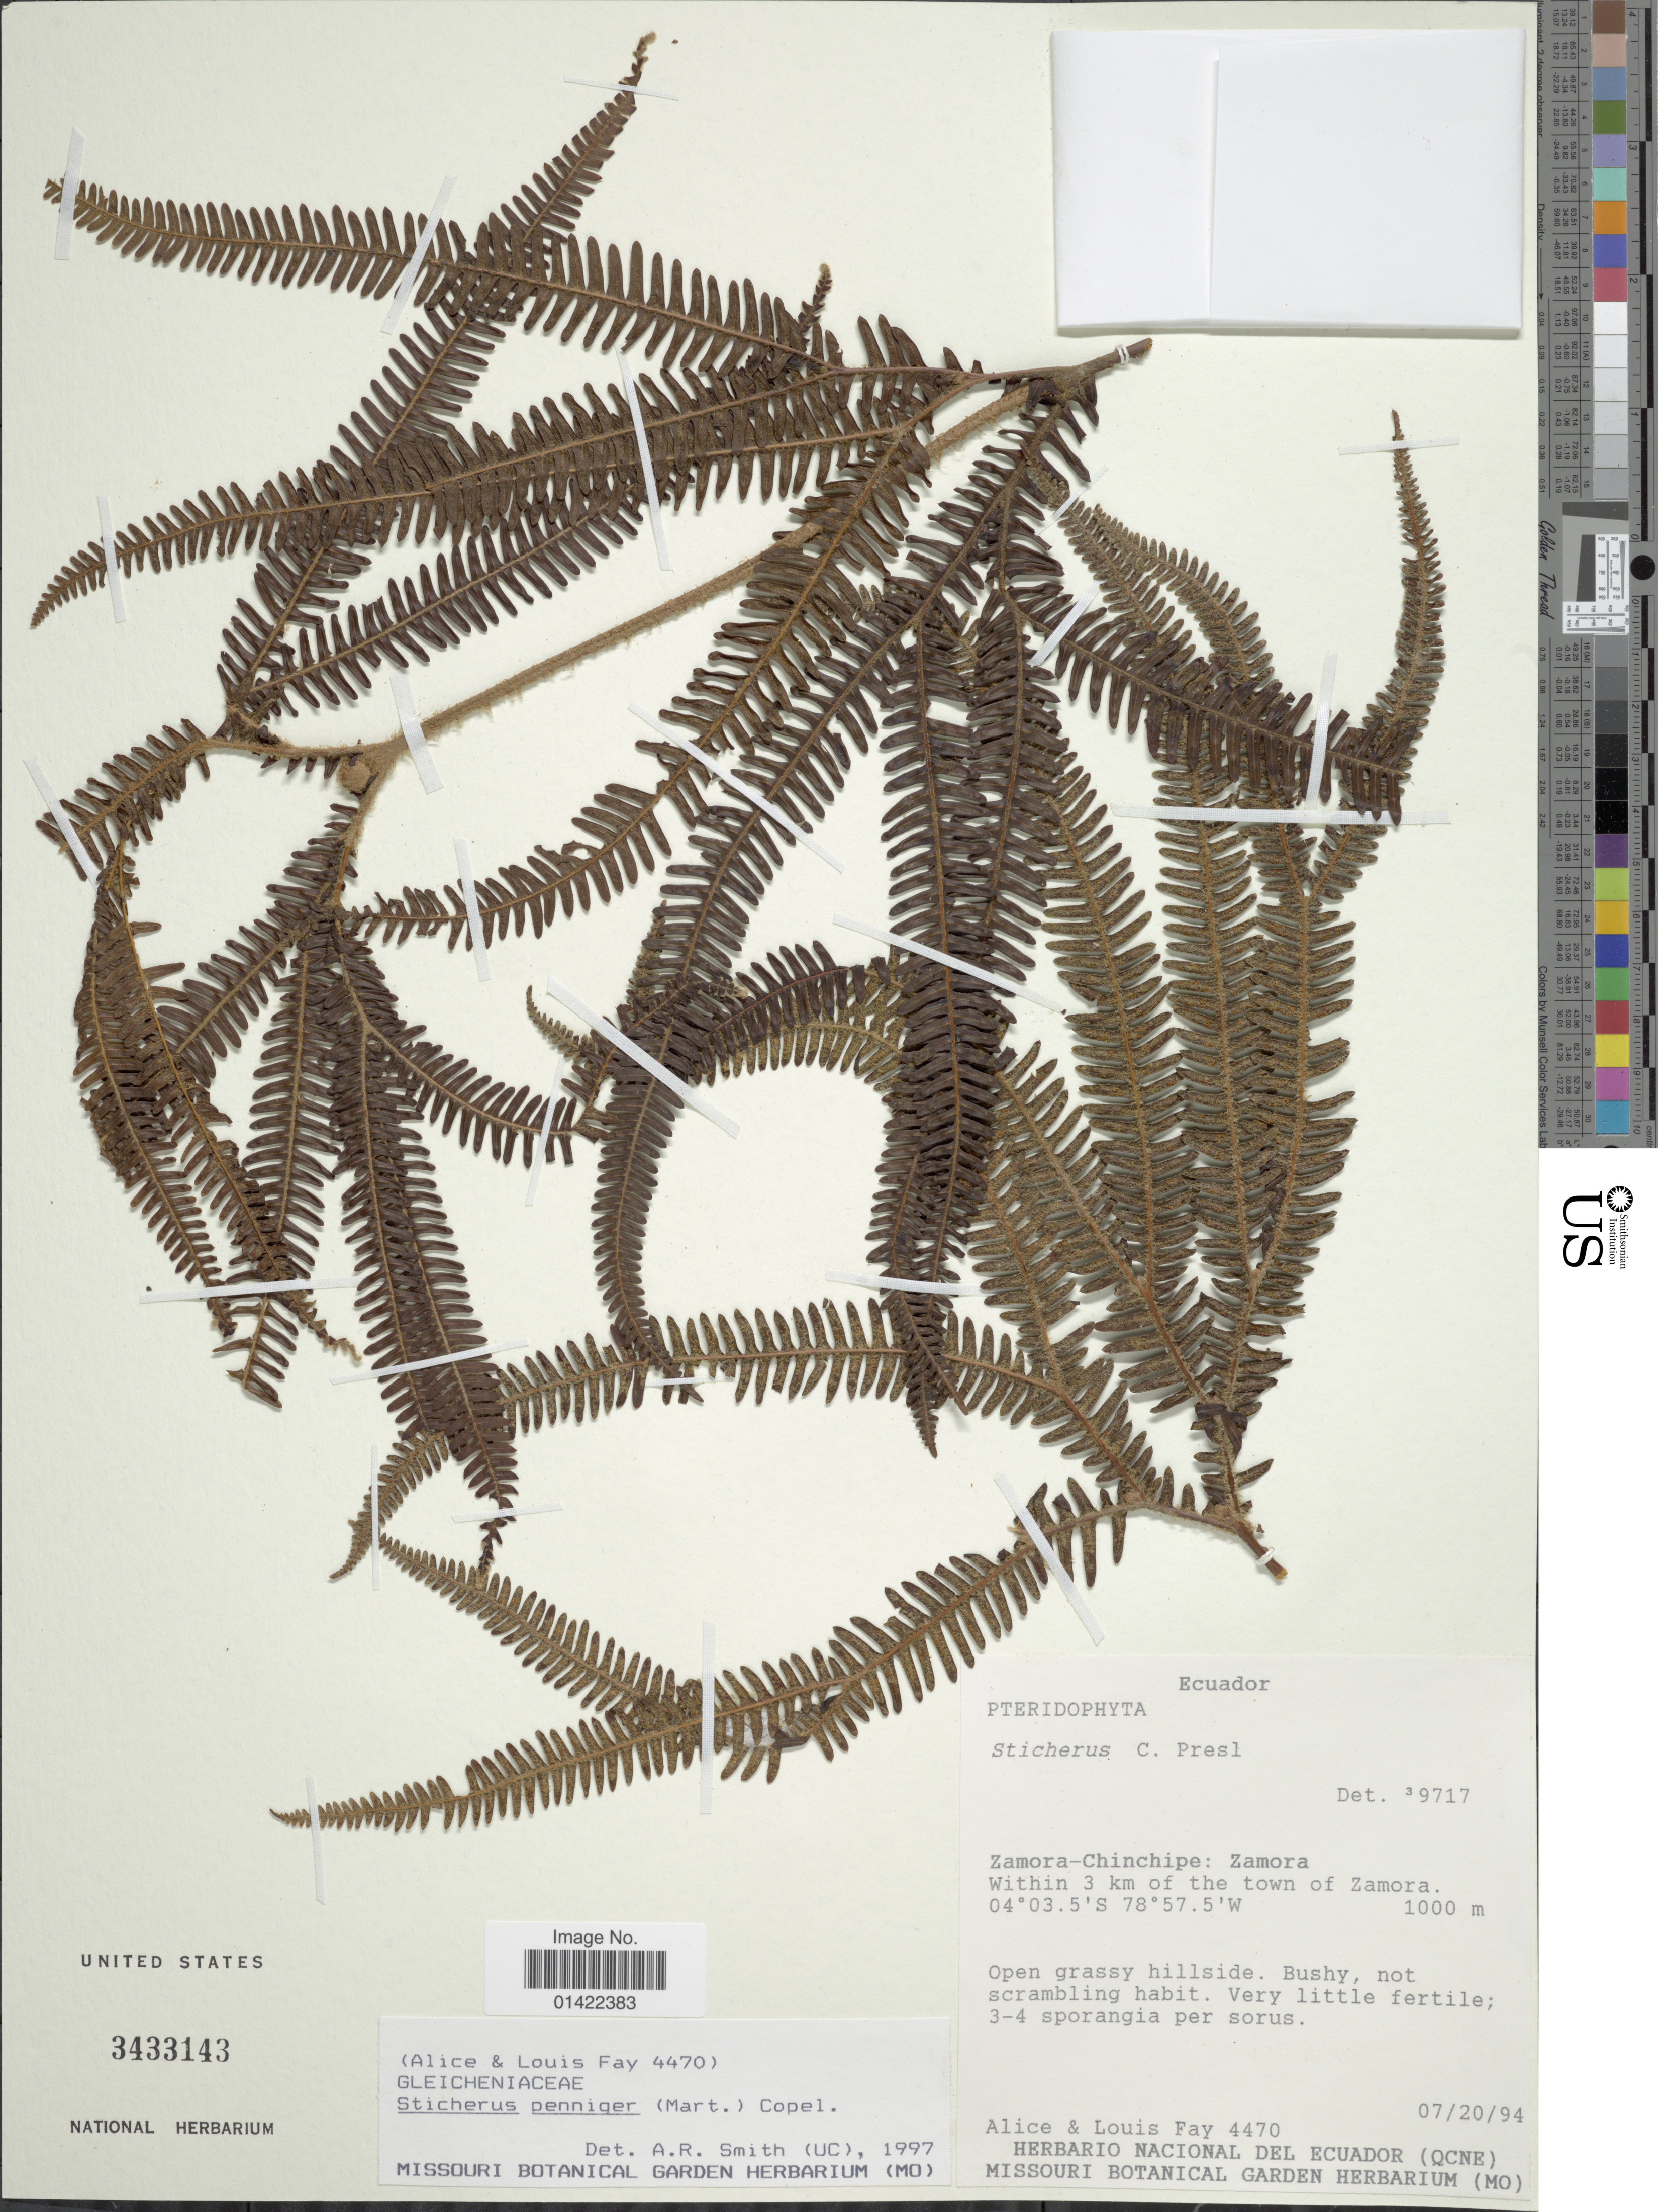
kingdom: Plantae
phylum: Tracheophyta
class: Polypodiopsida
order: Gleicheniales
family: Gleicheniaceae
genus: Sticherus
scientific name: Sticherus pruinosus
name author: (Mart.) Ching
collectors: A. Fay & L. Fay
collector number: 4470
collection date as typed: Transcribed d/m/y: 20/7/94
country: Ecuador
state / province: Zamora-Chinchipe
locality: Zamora, within 3 km mof the town of Zamora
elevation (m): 1000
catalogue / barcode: US 3433143